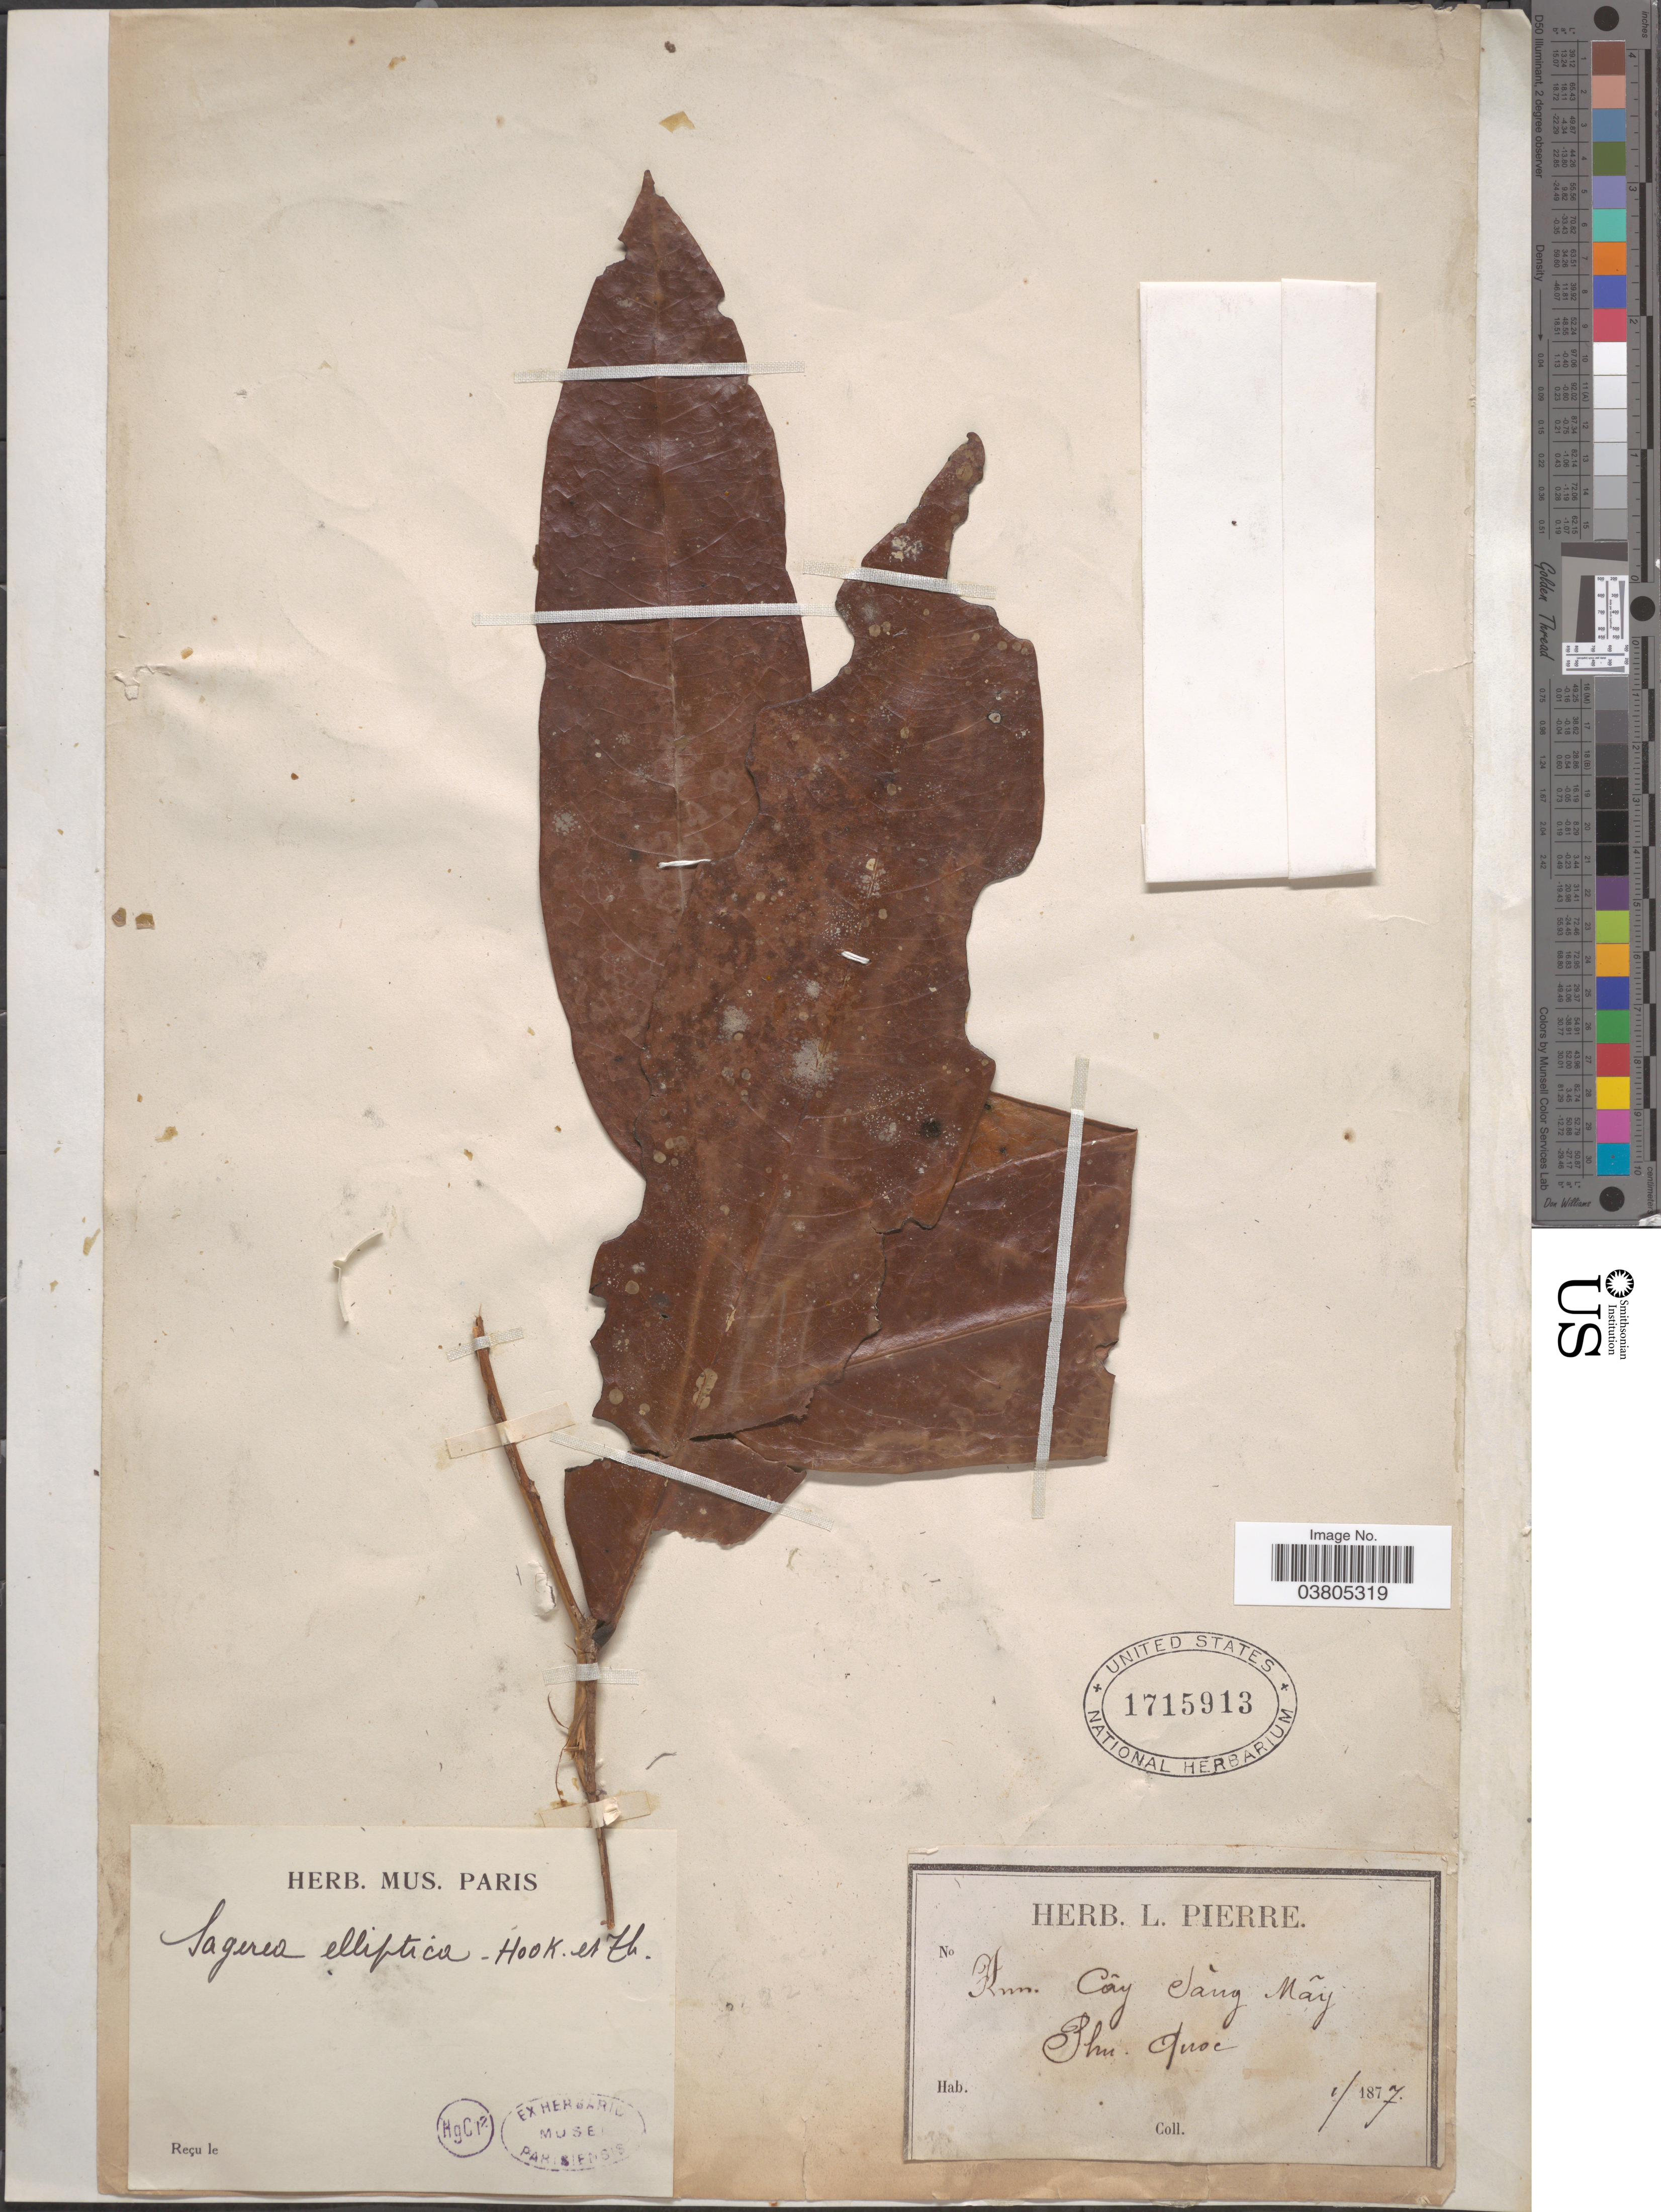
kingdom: Plantae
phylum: Tracheophyta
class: Magnoliopsida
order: Magnoliales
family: Annonaceae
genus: Sageraea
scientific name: Sageraea elliptica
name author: (A. DC.) Hook. f. & Thomson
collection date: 1877-01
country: Vietnam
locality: Cây Jàng Mãy. Phu. Quoc [interpreted].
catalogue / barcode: US 1715913